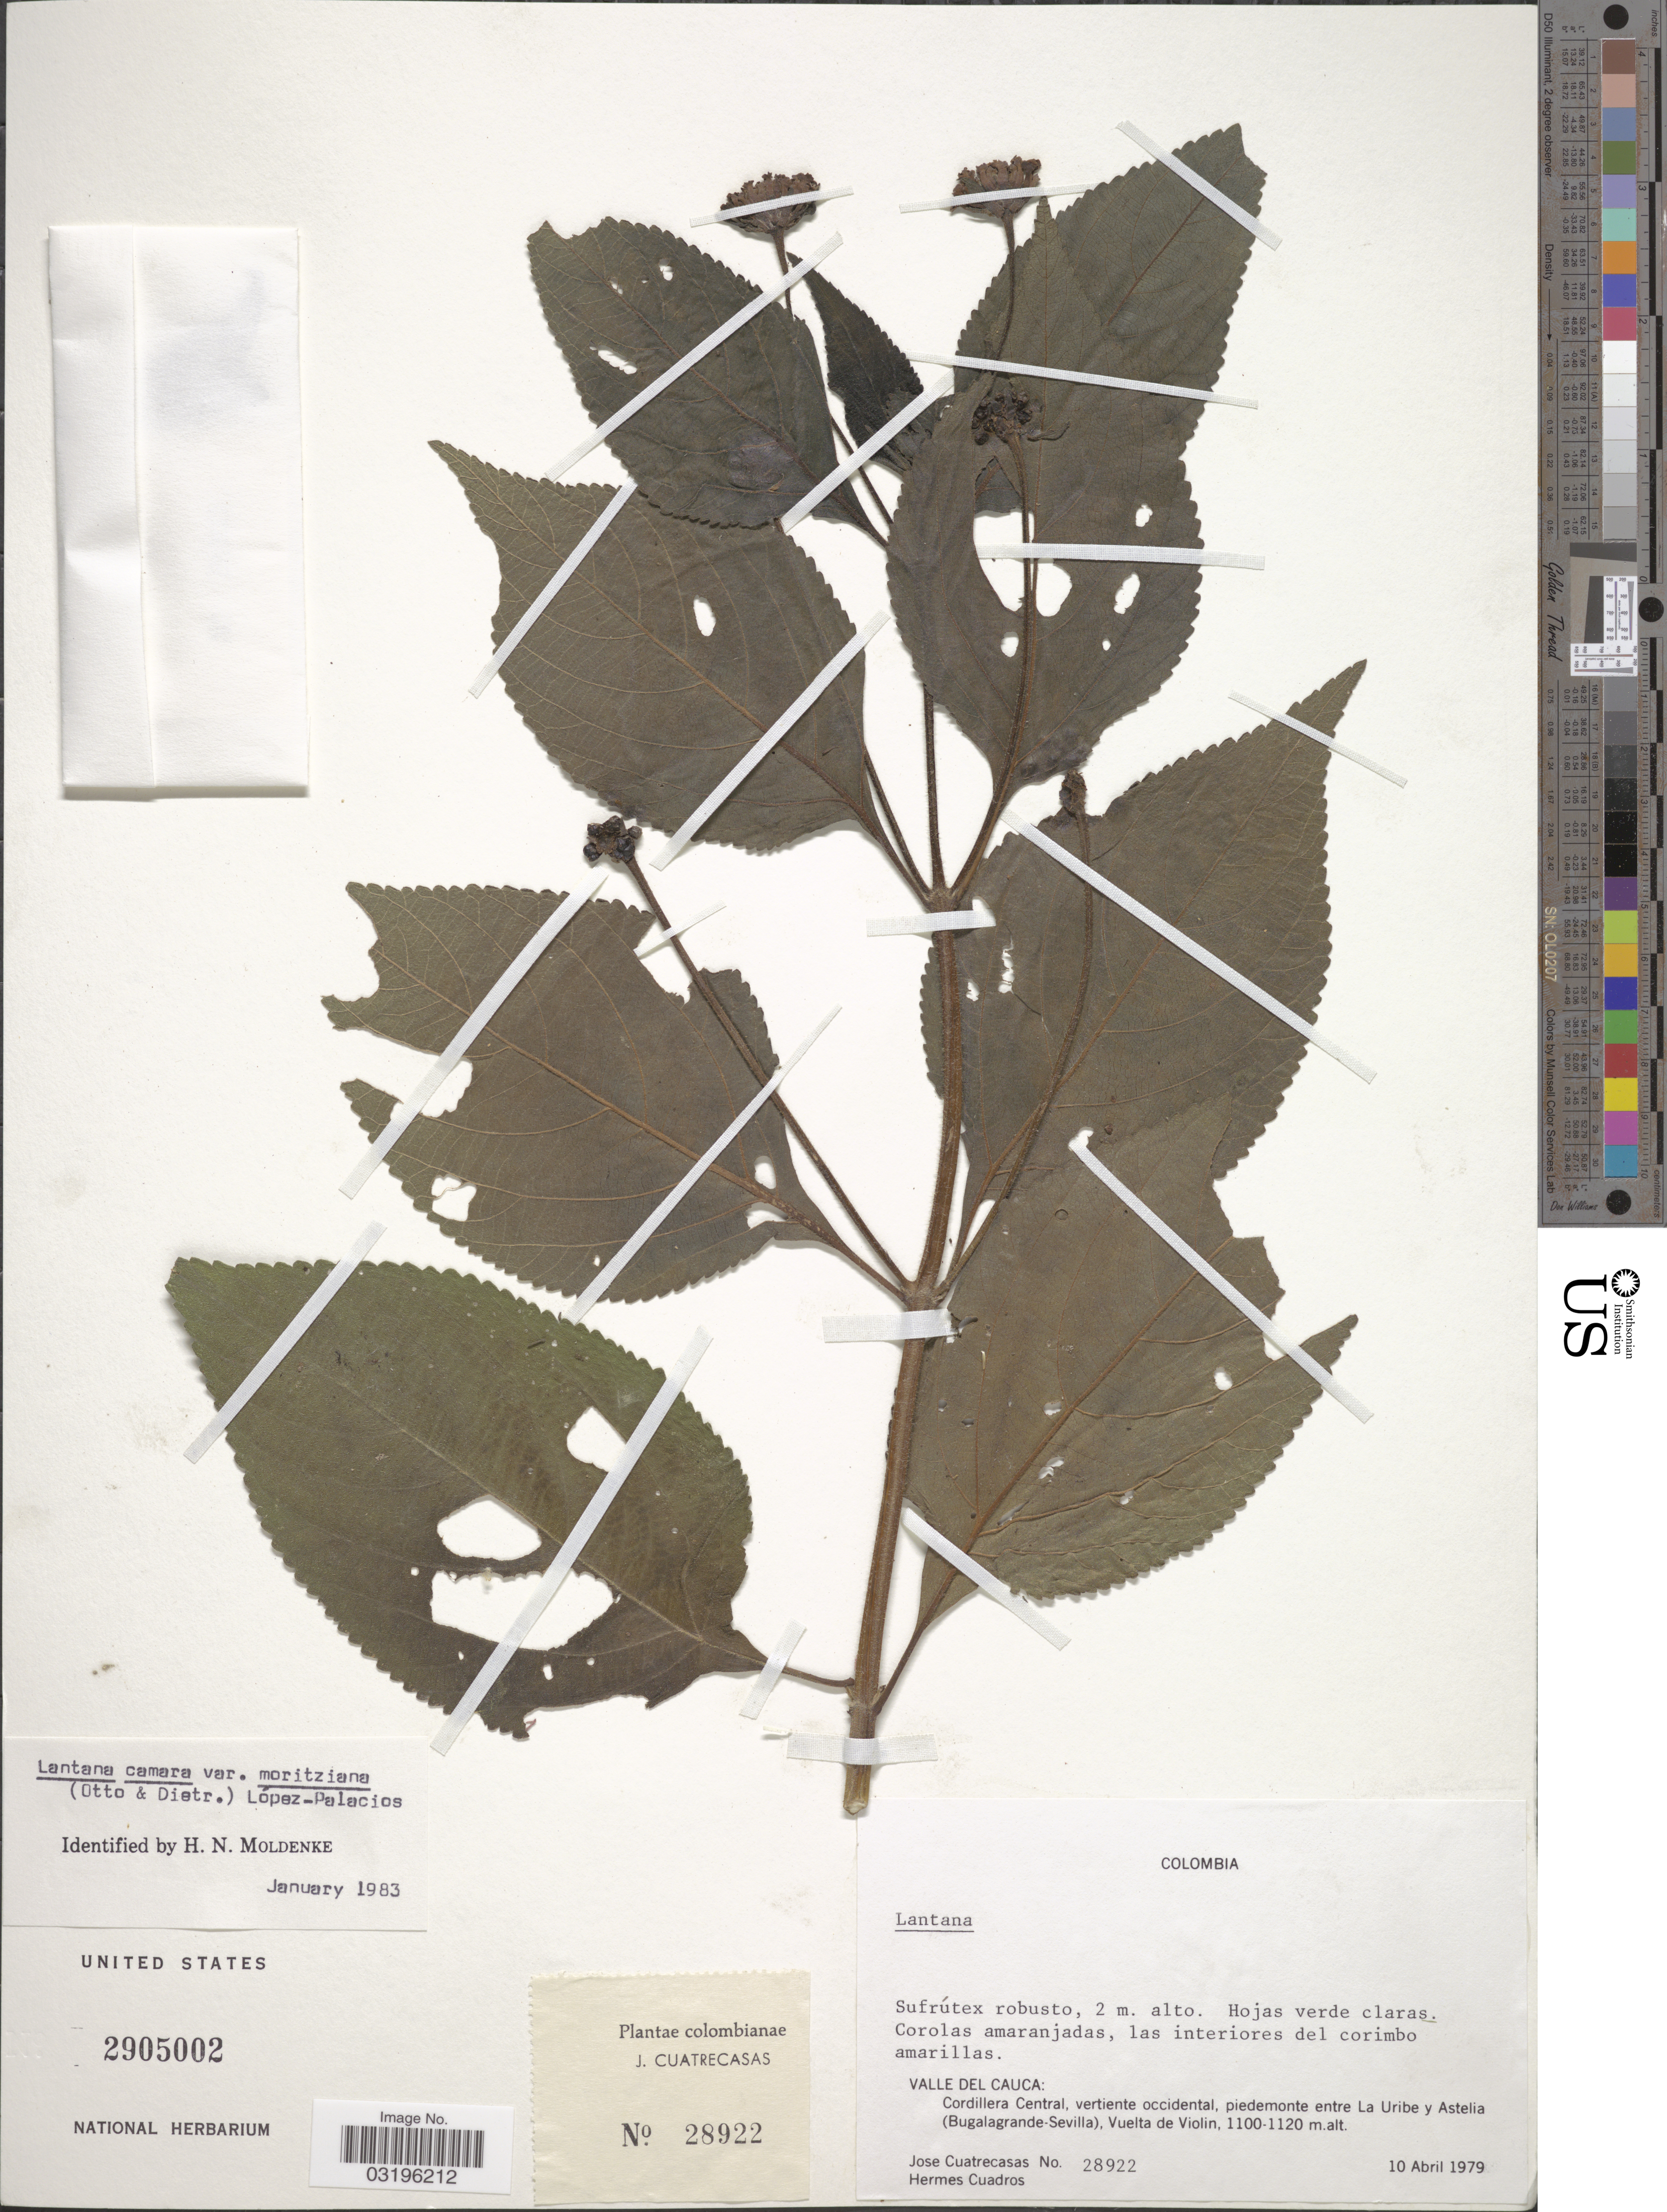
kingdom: Plantae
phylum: Tracheophyta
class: Magnoliopsida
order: Lamiales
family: Verbenaceae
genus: Lantana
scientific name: Lantana camara var. moritziana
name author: (Otto & A. Dietr.) López-Pal.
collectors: J. Cuatrecasas & H. Cuadros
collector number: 28922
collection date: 1979-04-10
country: Colombia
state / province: Valle del Cauca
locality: Cordillera Central, vertiente occidental, piedemonte ente La Uribe y Astelia (Bugalagrande-Sevilla), Vuelta de Violin.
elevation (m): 1100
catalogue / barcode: US 2905002